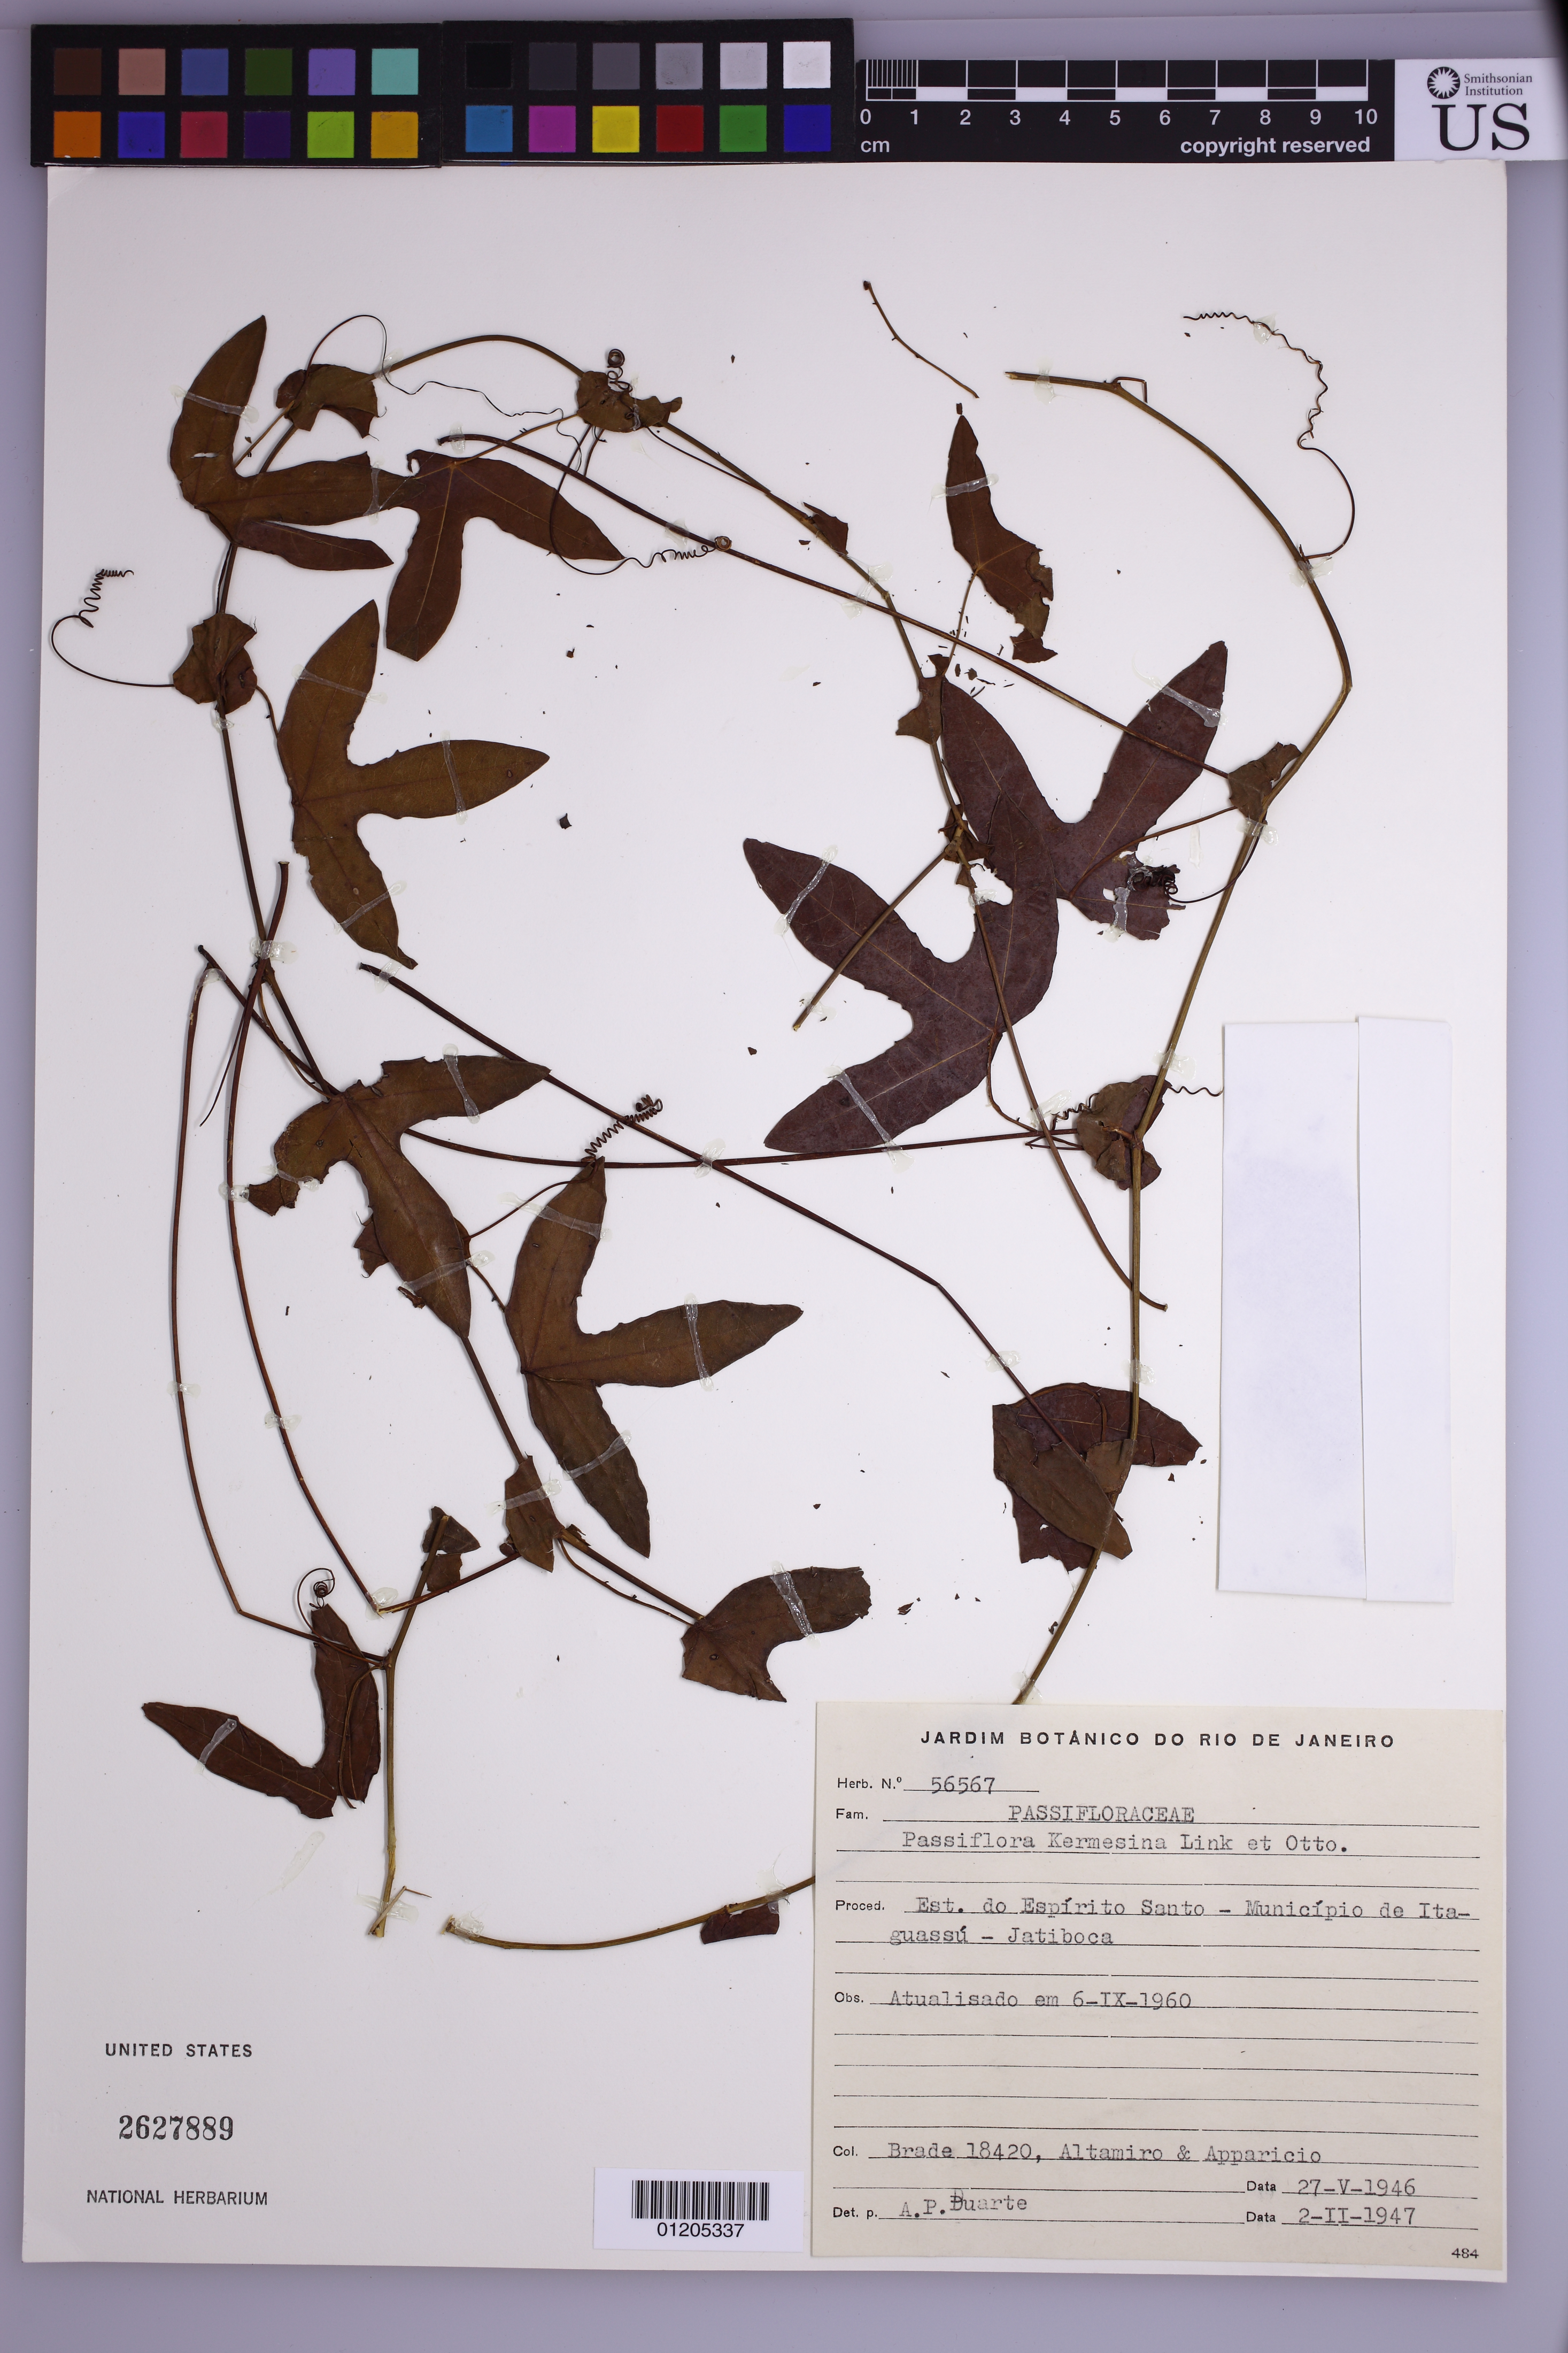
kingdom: Plantae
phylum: Tracheophyta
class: Magnoliopsida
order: Malpighiales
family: Passifloraceae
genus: Passiflora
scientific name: Passiflora kermesina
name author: Link & Otto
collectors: -- Brade, -- Altamiro & -. Apparicio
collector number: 18420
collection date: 1946-05-27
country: Brazil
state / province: Espirito Santo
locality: Municipio de Itaguassu - Jatiboca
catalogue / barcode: US 2627889